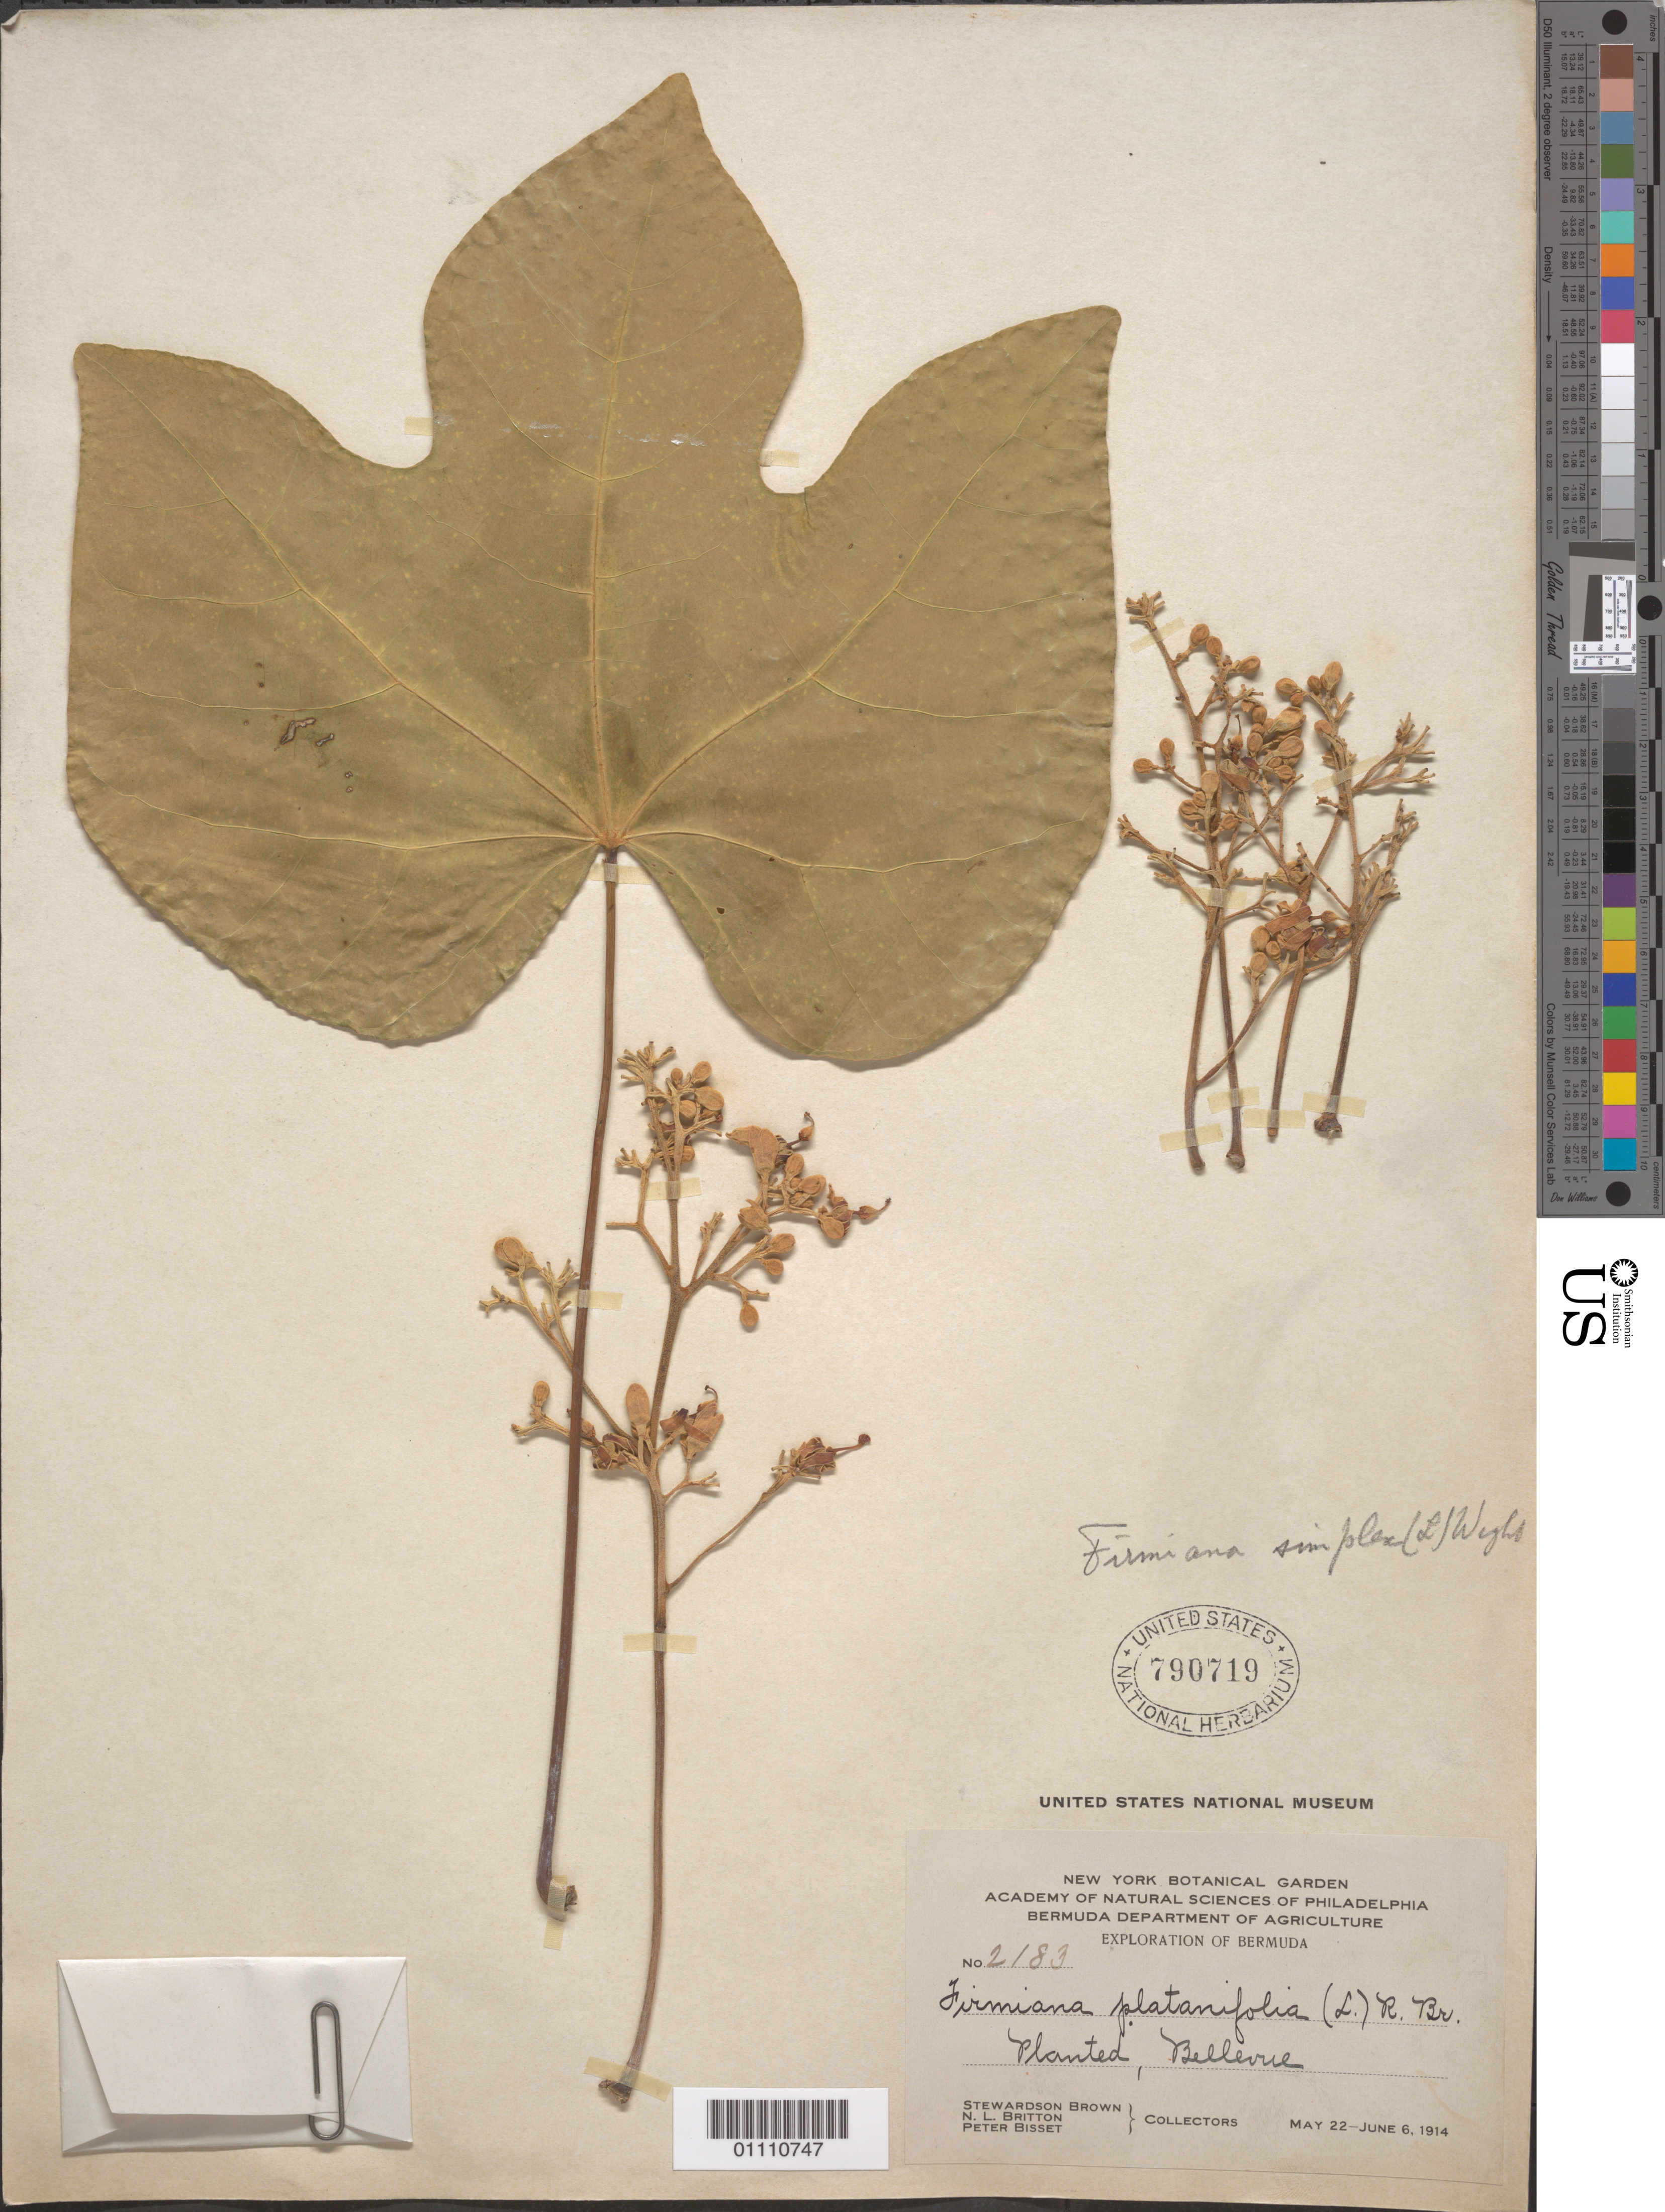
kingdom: Plantae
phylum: Tracheophyta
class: Magnoliopsida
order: Malvales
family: Malvaceae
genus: Firmiana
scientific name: Firmiana simplex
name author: (L.) W. Wight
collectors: S. Brown, N. Britton & P. Bisset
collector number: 2183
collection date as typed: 22 May 1914 to 06 Jun 1914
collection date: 1914-05-22/1914-06-06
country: Bermuda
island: Bermuda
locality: Planted, Bellevue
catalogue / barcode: US 790719